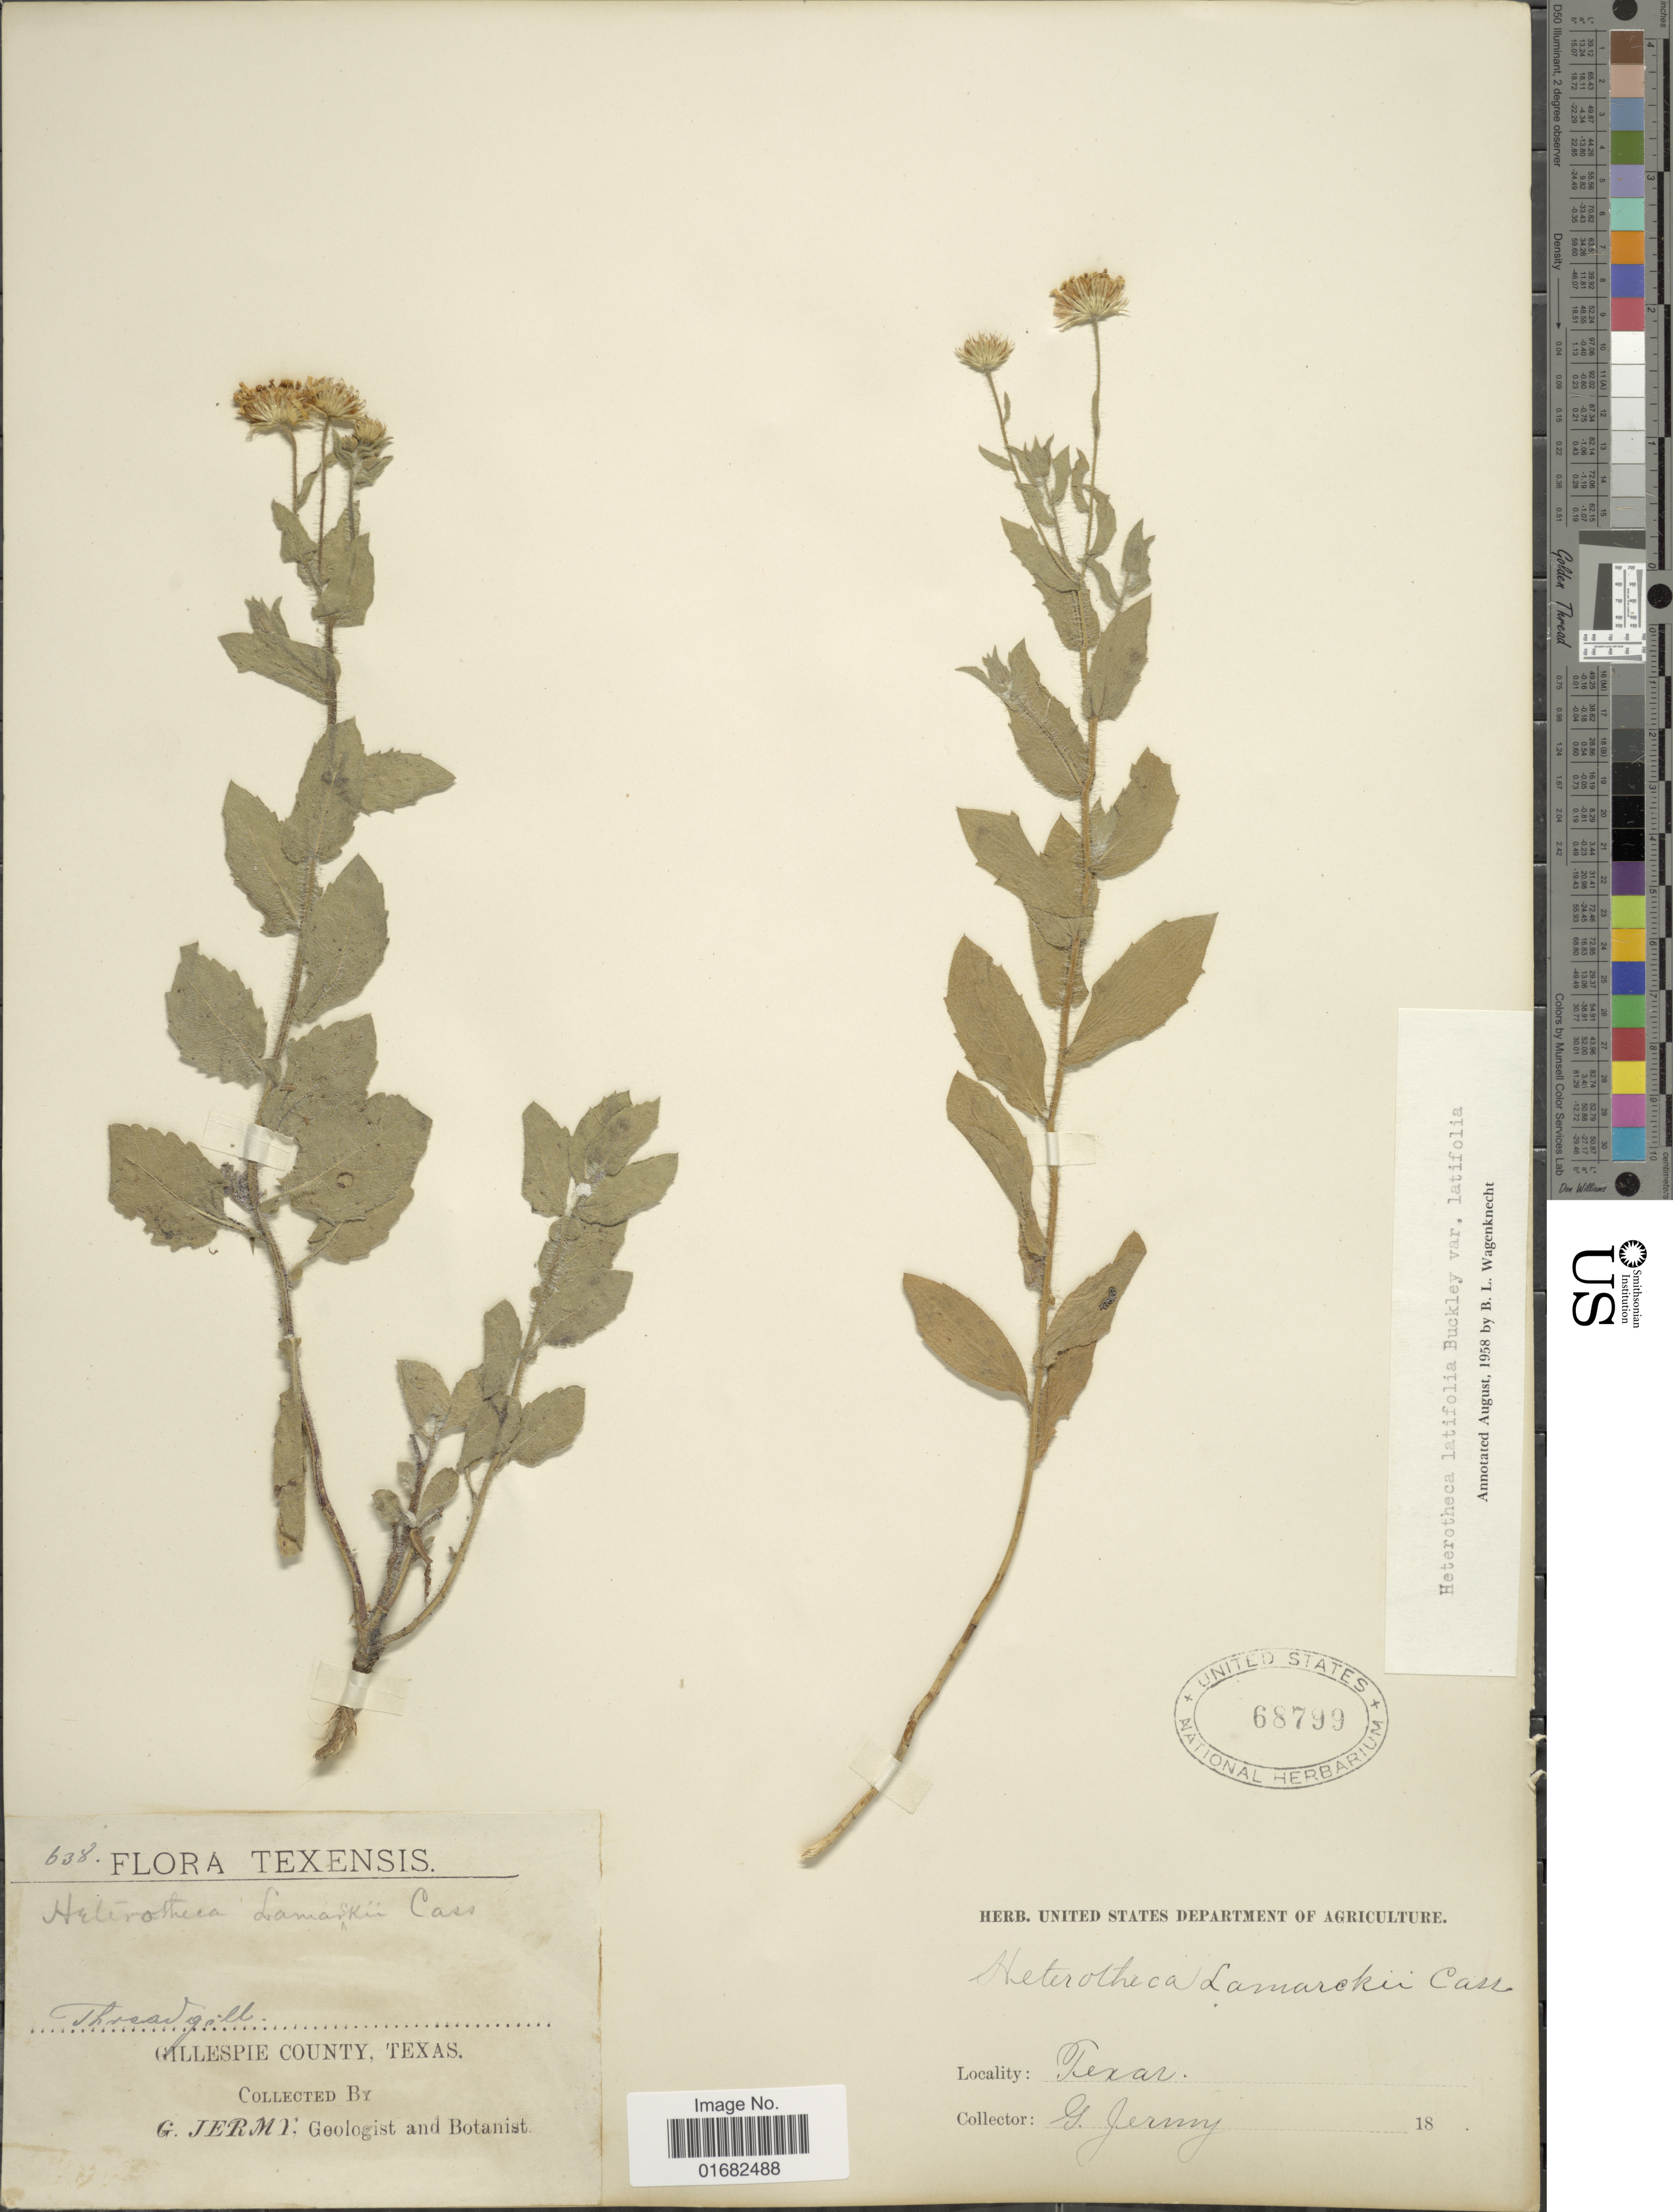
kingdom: Plantae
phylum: Tracheophyta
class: Magnoliopsida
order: Asterales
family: Asteraceae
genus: Heterotheca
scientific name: Heterotheca latifolia var. latifolia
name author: Buckley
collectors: G. Jermy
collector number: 638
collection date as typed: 18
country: United States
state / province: Texas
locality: Gillespie County. Threadgill [unsure placement]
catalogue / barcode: US 68799